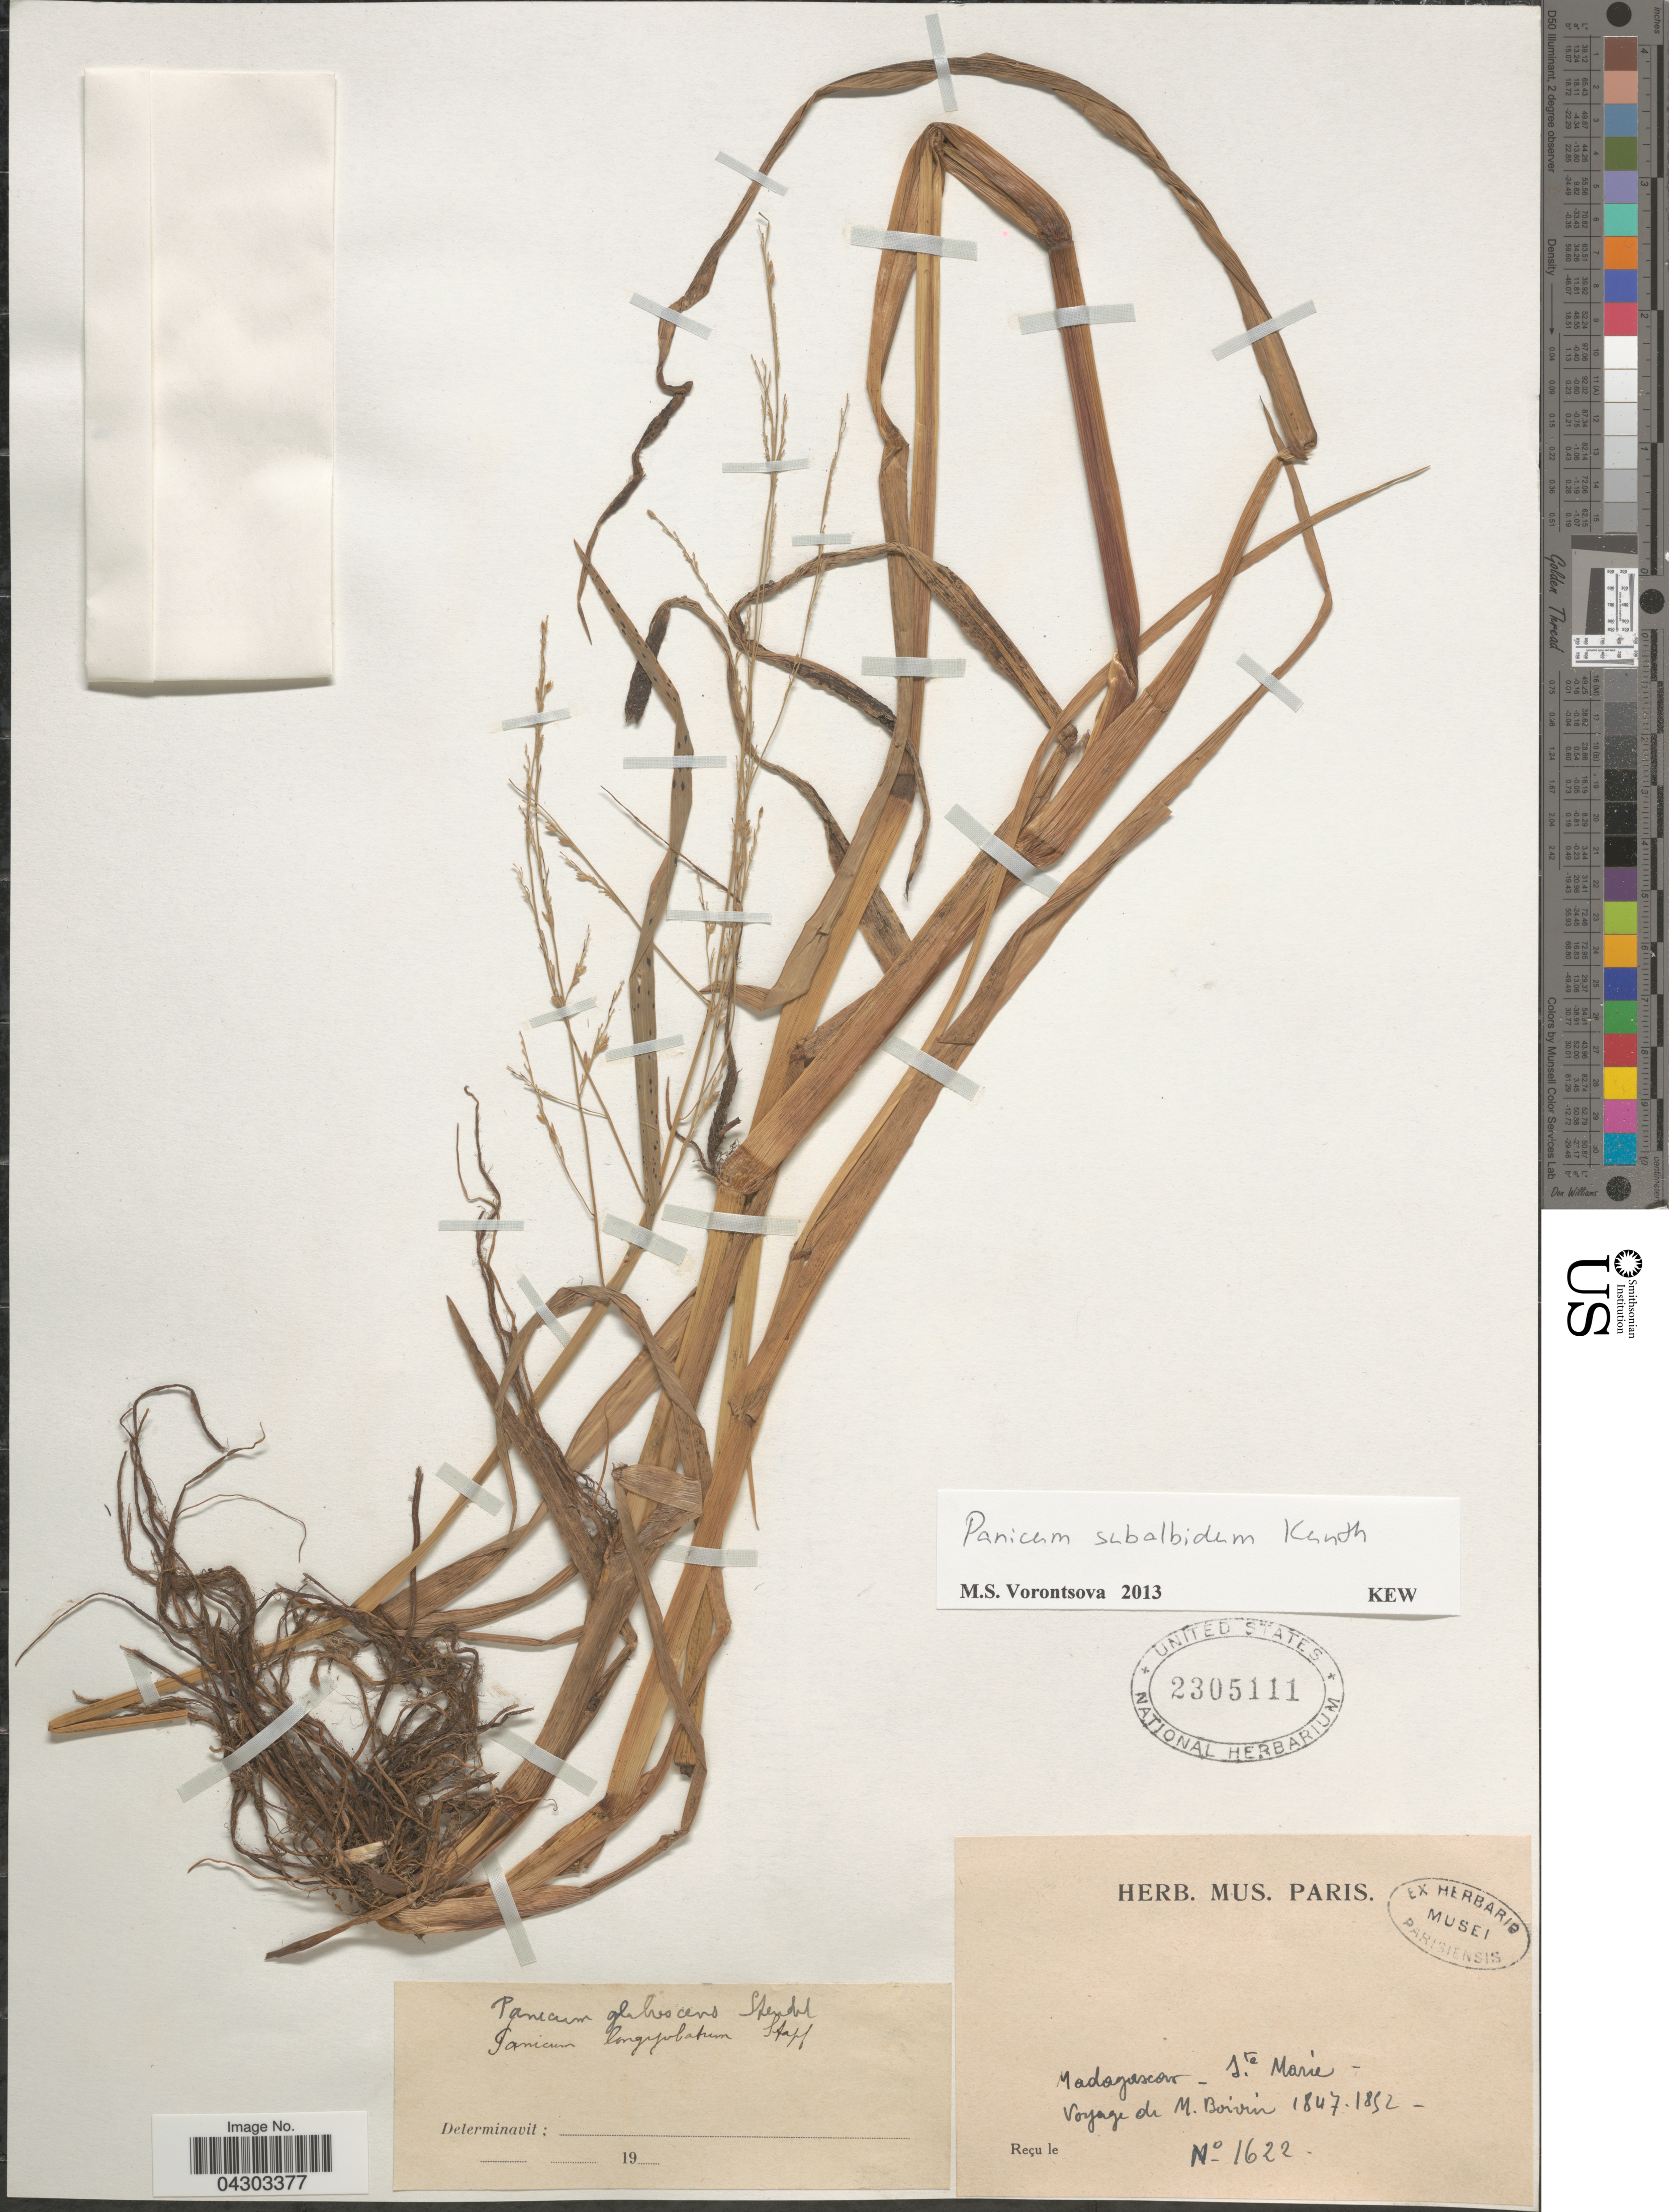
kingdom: Plantae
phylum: Tracheophyta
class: Liliopsida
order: Poales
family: Poaceae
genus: Panicum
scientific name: Panicum antidotale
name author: Retz.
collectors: M. Boivin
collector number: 1622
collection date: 1847/1852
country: Madagascar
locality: S.te Marie. Voyage de M. Boivin 1847-1852.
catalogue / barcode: US 2305111